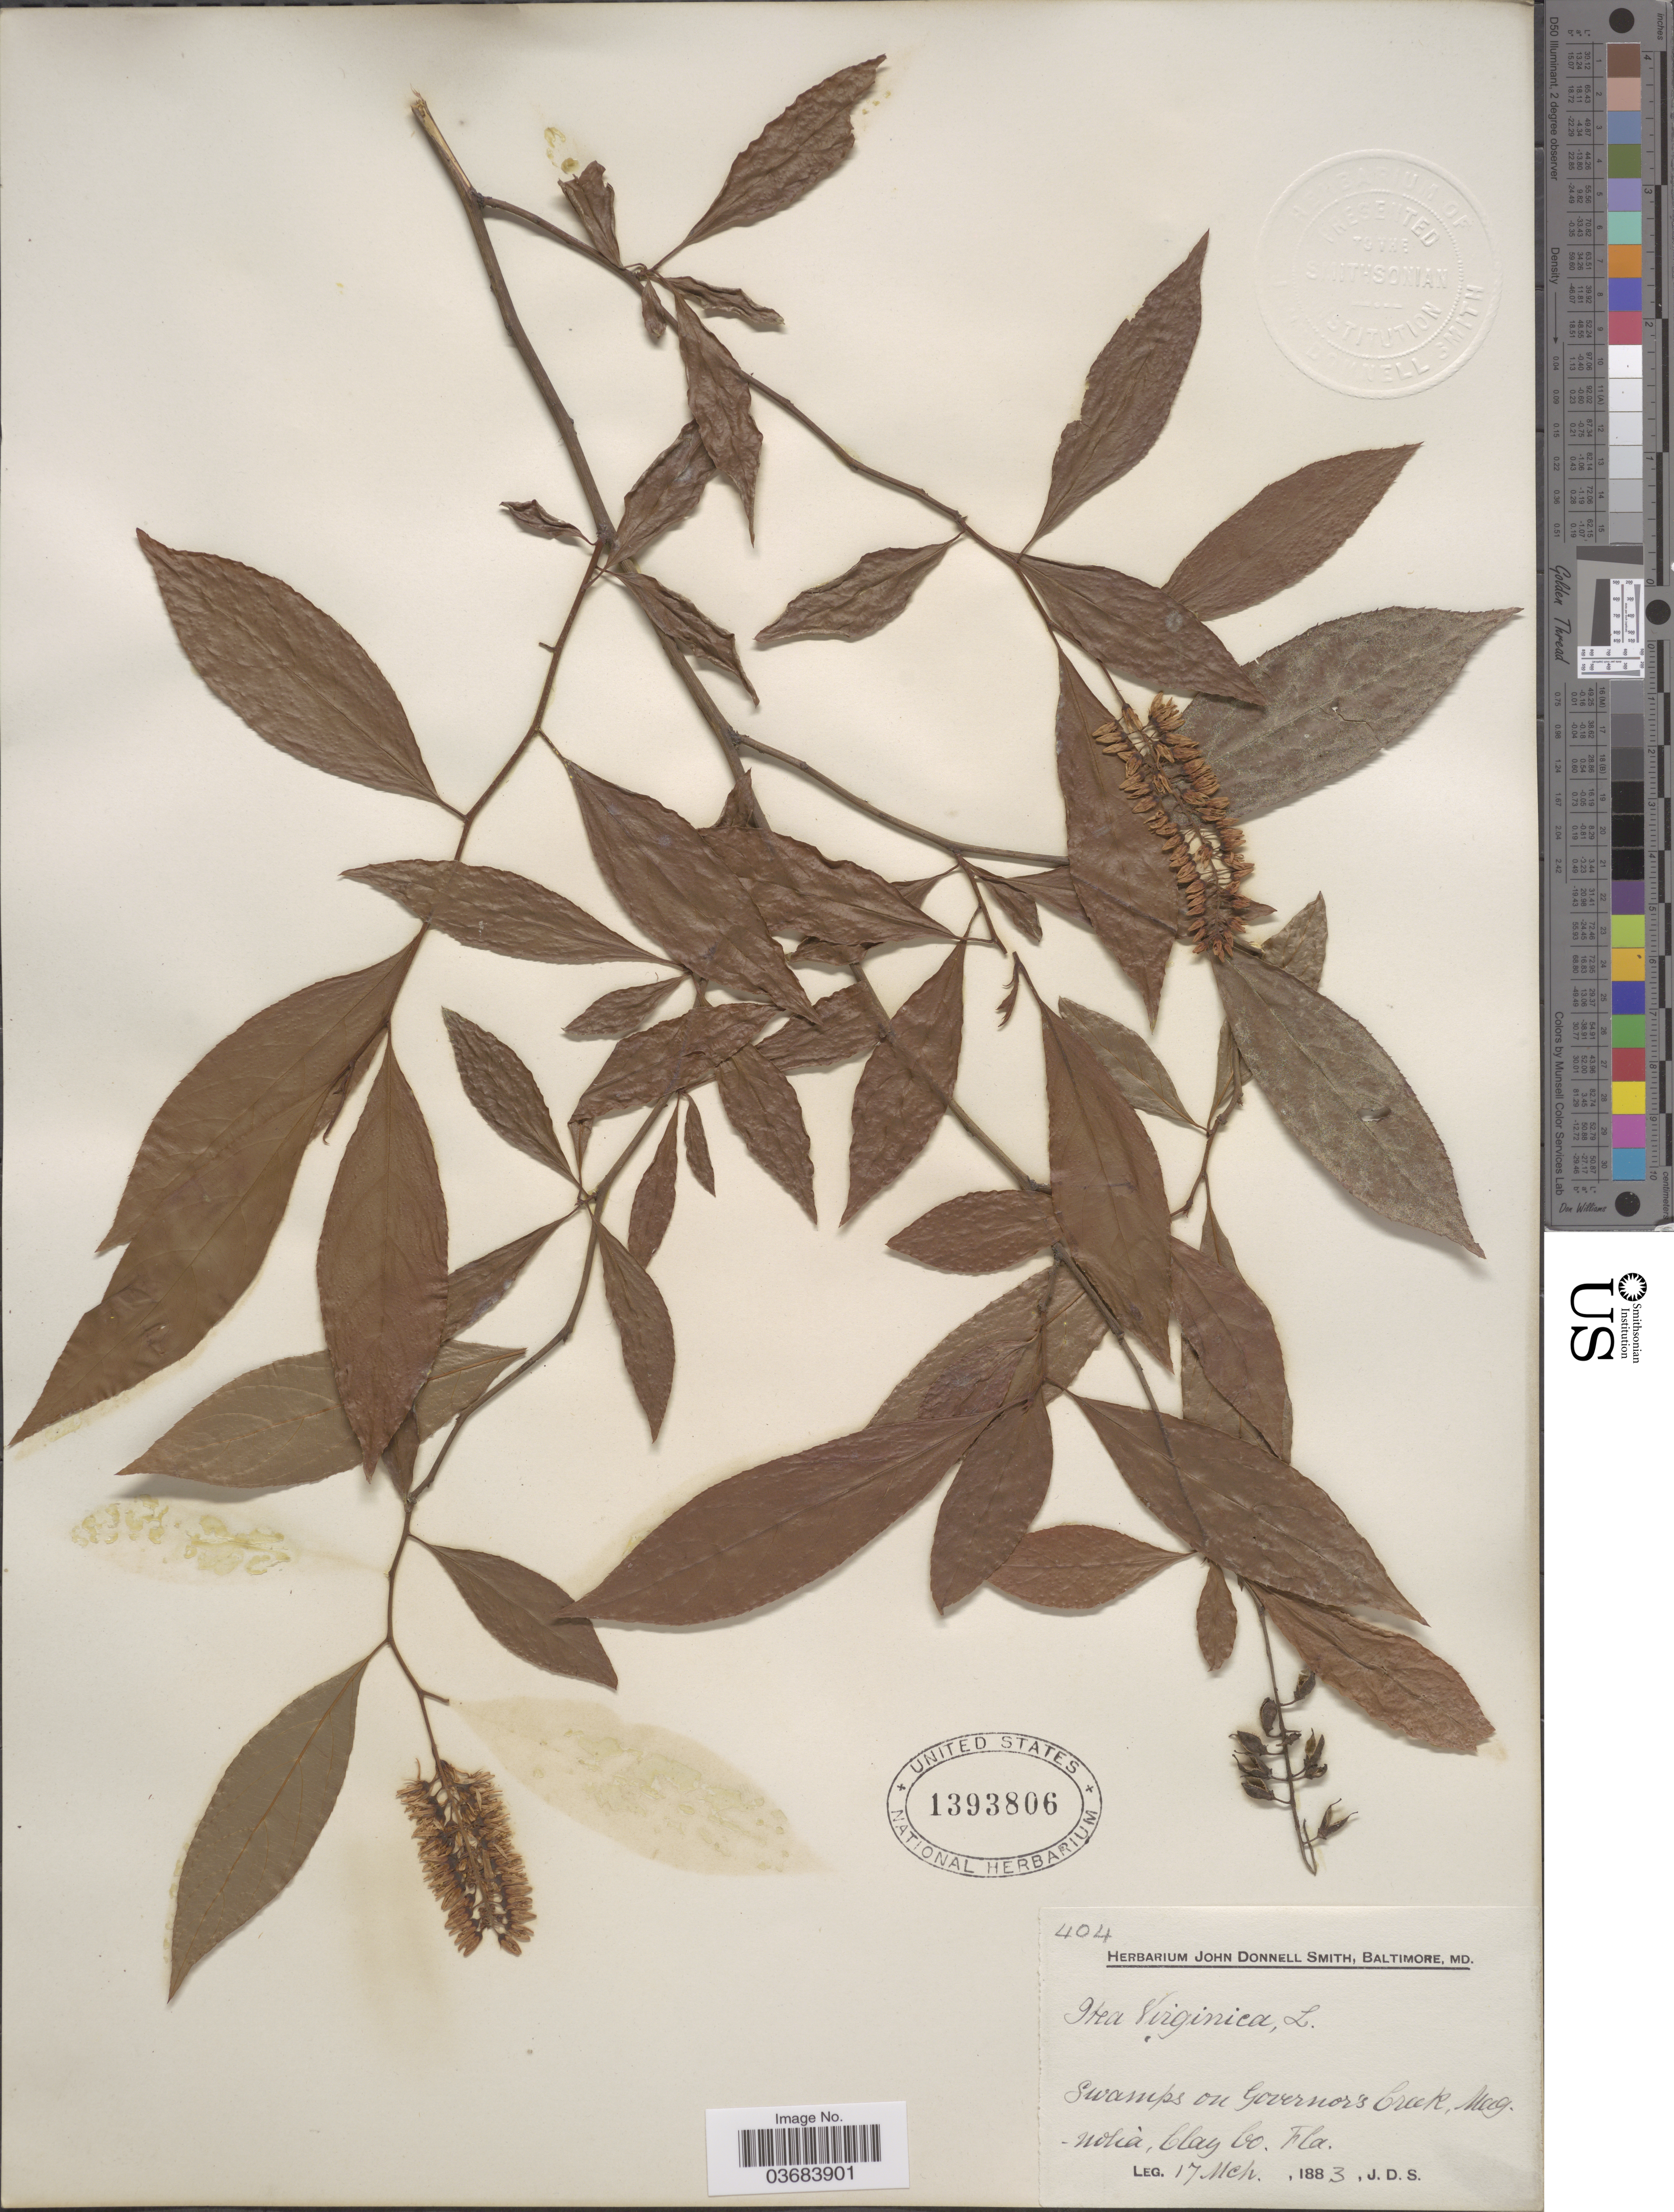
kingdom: Plantae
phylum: Tracheophyta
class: Magnoliopsida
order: Saxifragales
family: Iteaceae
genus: Itea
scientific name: Itea virginica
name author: L.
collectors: J. Donnell Smith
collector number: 404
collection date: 1883-03-17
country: United States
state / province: Florida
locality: Swamps on Governor's Creek, Magnolia, Clay Co.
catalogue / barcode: US 1393806